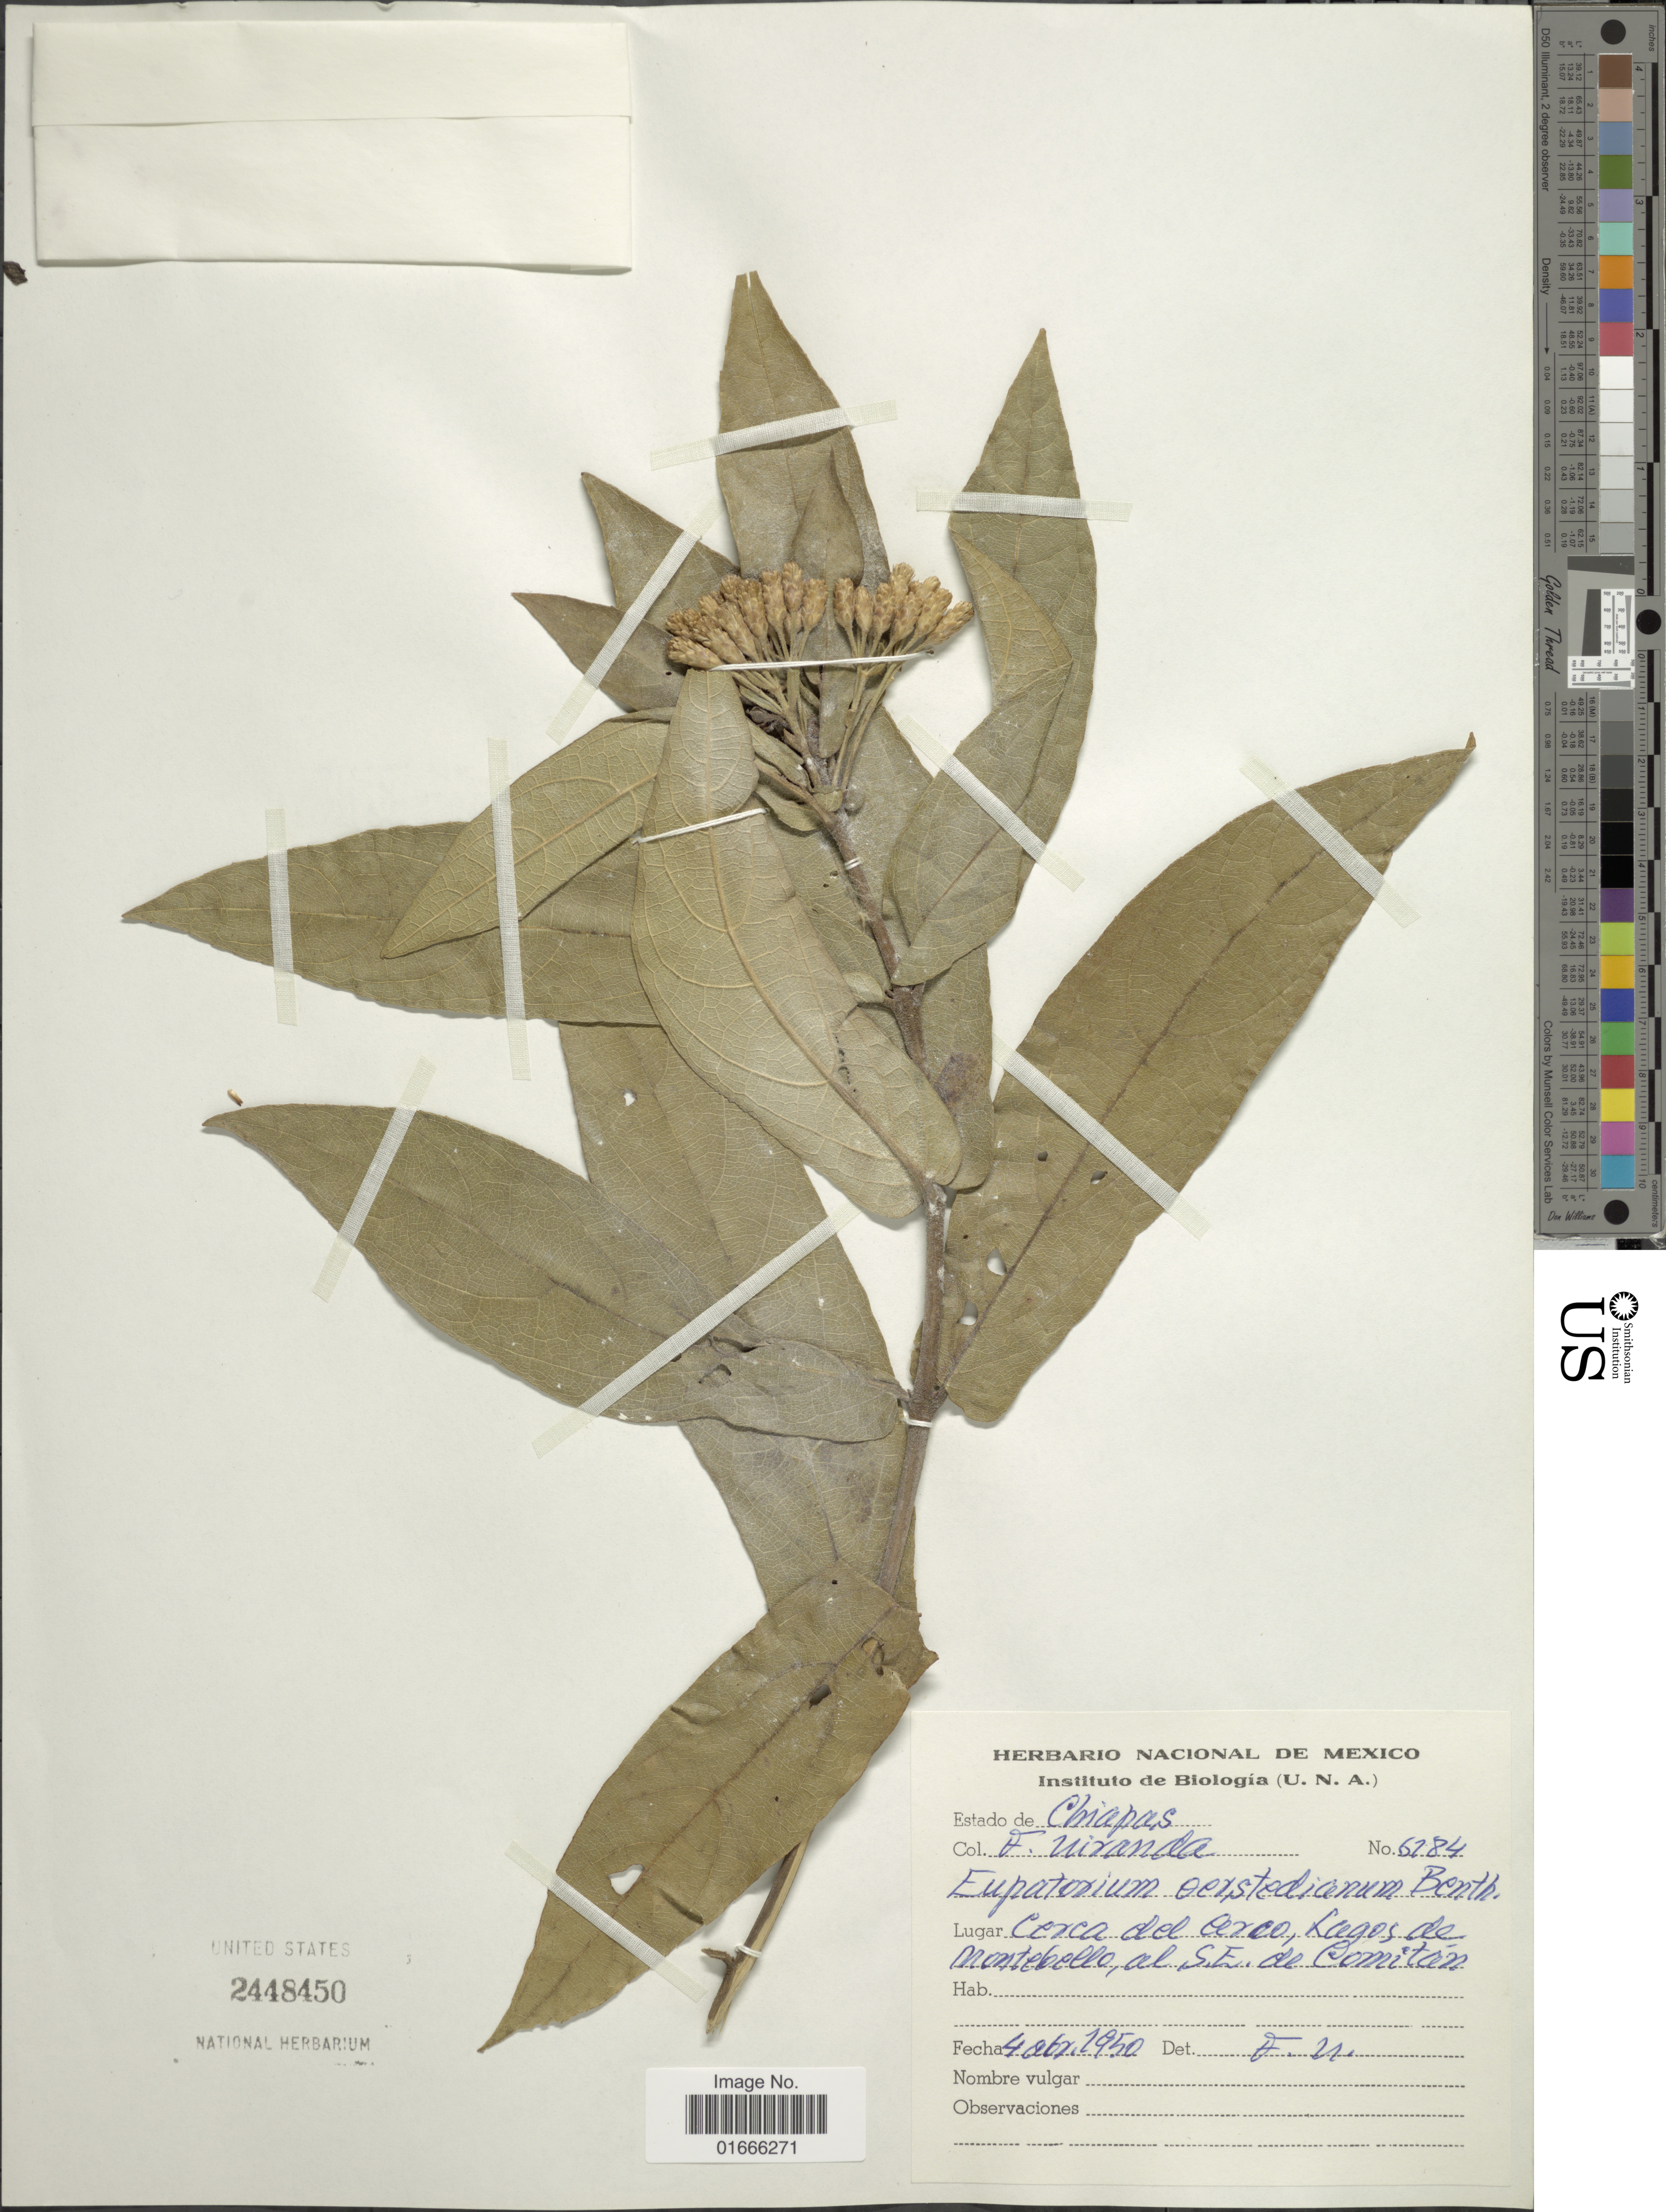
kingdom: Plantae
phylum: Tracheophyta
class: Magnoliopsida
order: Asterales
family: Asteraceae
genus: Chromolaena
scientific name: Chromolaena opadoclinia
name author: (Blake) R.M. King & H. Rob.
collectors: F. Miranda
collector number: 6184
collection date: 1950-04-04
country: Mexico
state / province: Chiapas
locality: Cerca del Cerco, Lagos de Montebello, al S.E. de Comitan.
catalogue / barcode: US 2448450